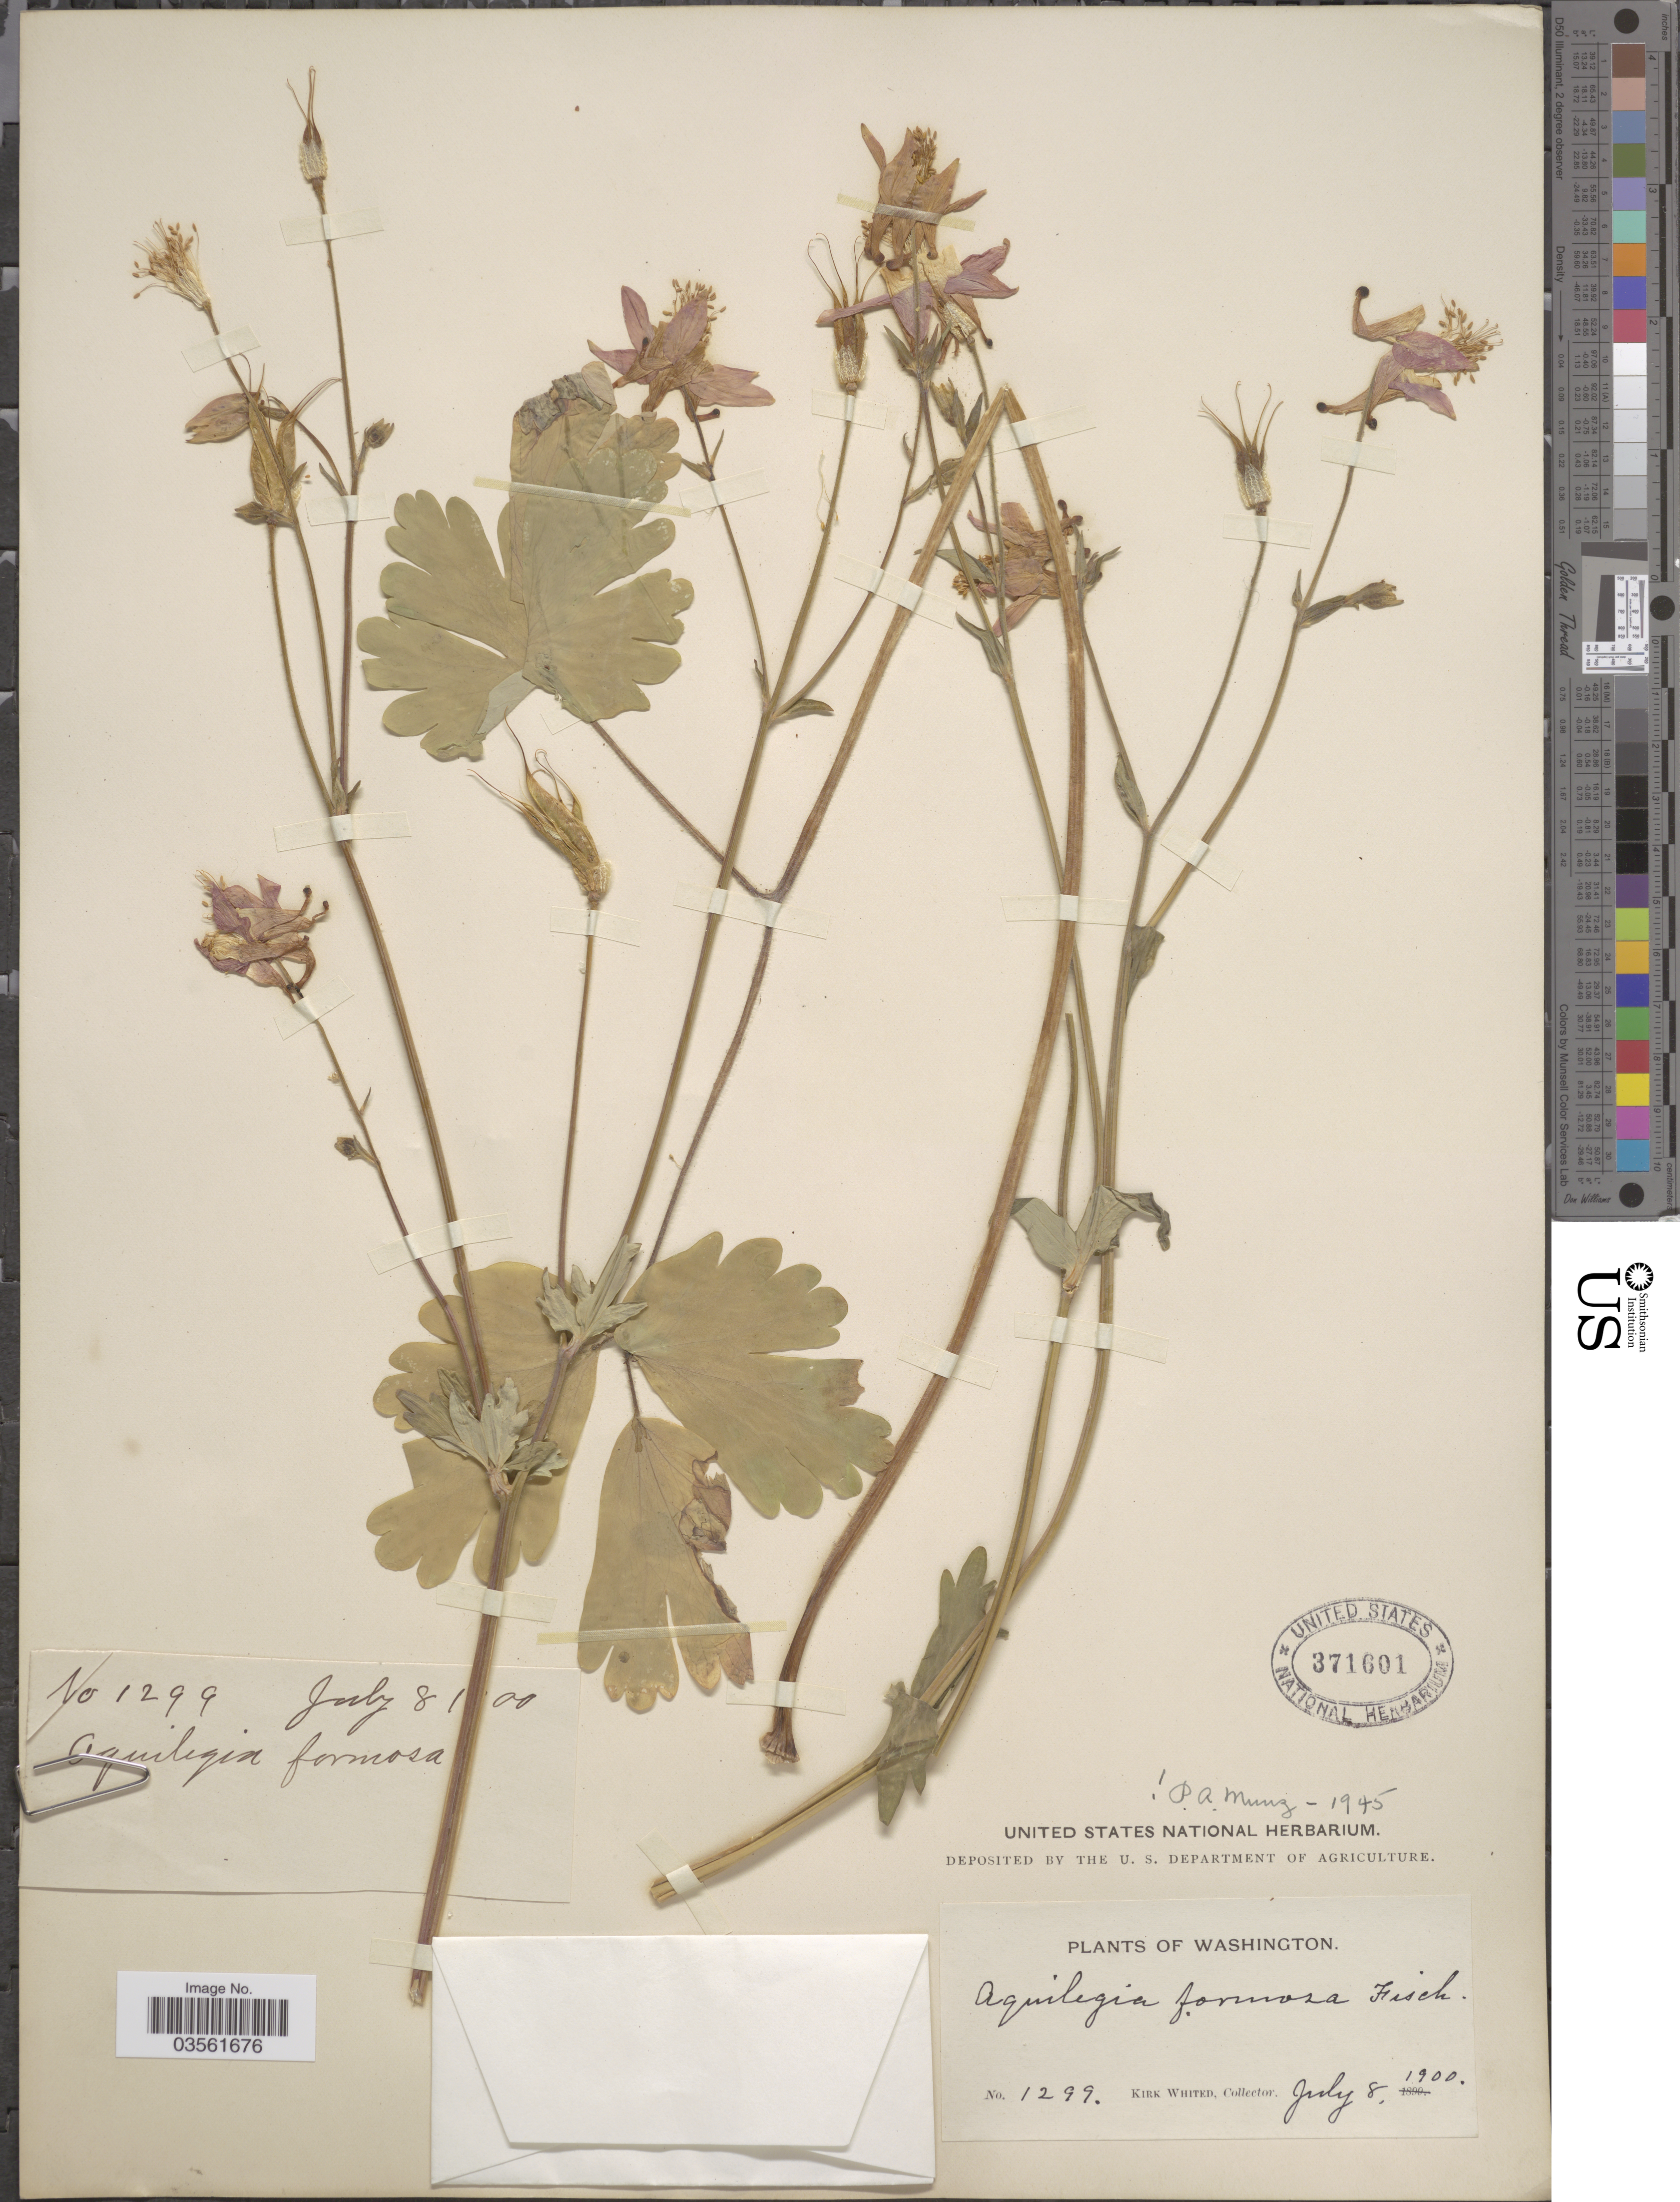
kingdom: Plantae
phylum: Tracheophyta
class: Magnoliopsida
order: Ranunculales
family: Ranunculaceae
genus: Aquilegia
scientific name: Aquilegia formosa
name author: Fisch. ex DC.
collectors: K. Whited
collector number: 1299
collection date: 1900-07-08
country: United States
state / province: Washington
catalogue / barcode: US 371601